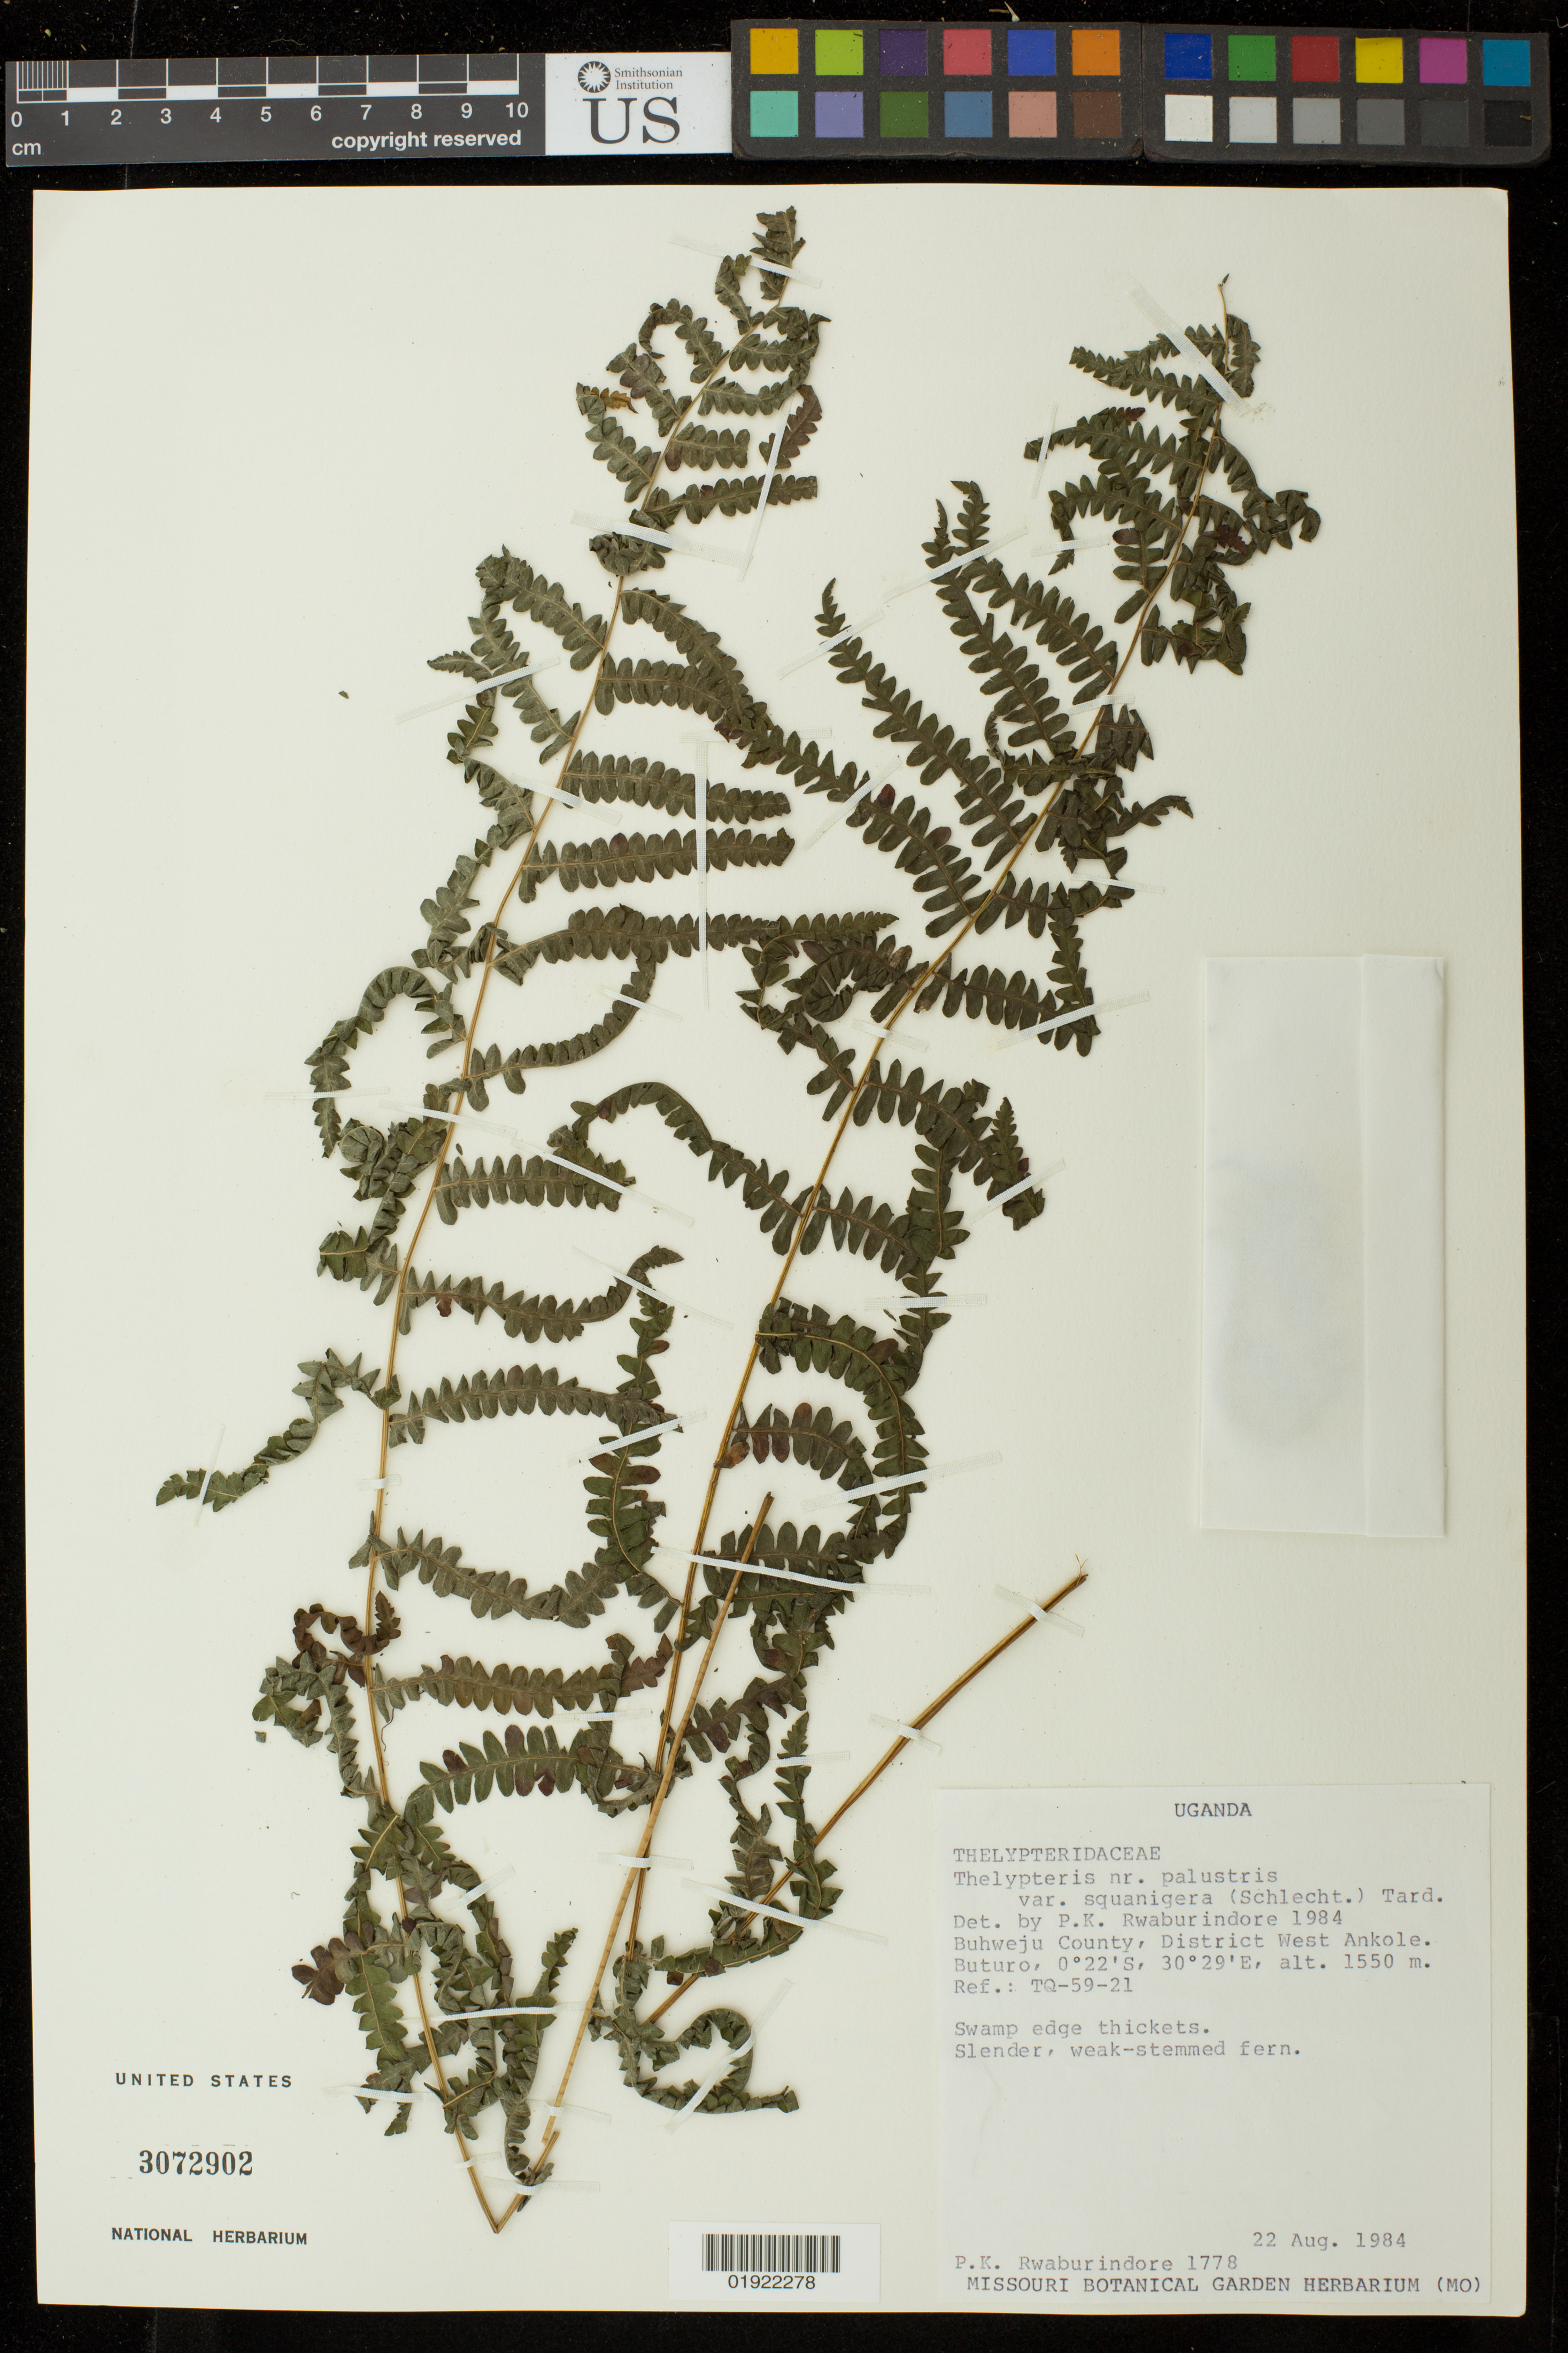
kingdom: Plantae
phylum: Tracheophyta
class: Polypodiopsida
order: Polypodiales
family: Thelypteridaceae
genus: Thelypteris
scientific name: Thelypteris confluens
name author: (Thunb.) C.V. Morton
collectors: P. Rwaburindore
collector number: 1778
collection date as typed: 22 Aug 1984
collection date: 1984-08-22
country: Uganda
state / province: Western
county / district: Buhweju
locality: District West Ankole. Buturo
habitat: swamp edge thickets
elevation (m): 1550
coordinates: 0 22 0 S, 30 29 0 E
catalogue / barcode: US 3072902